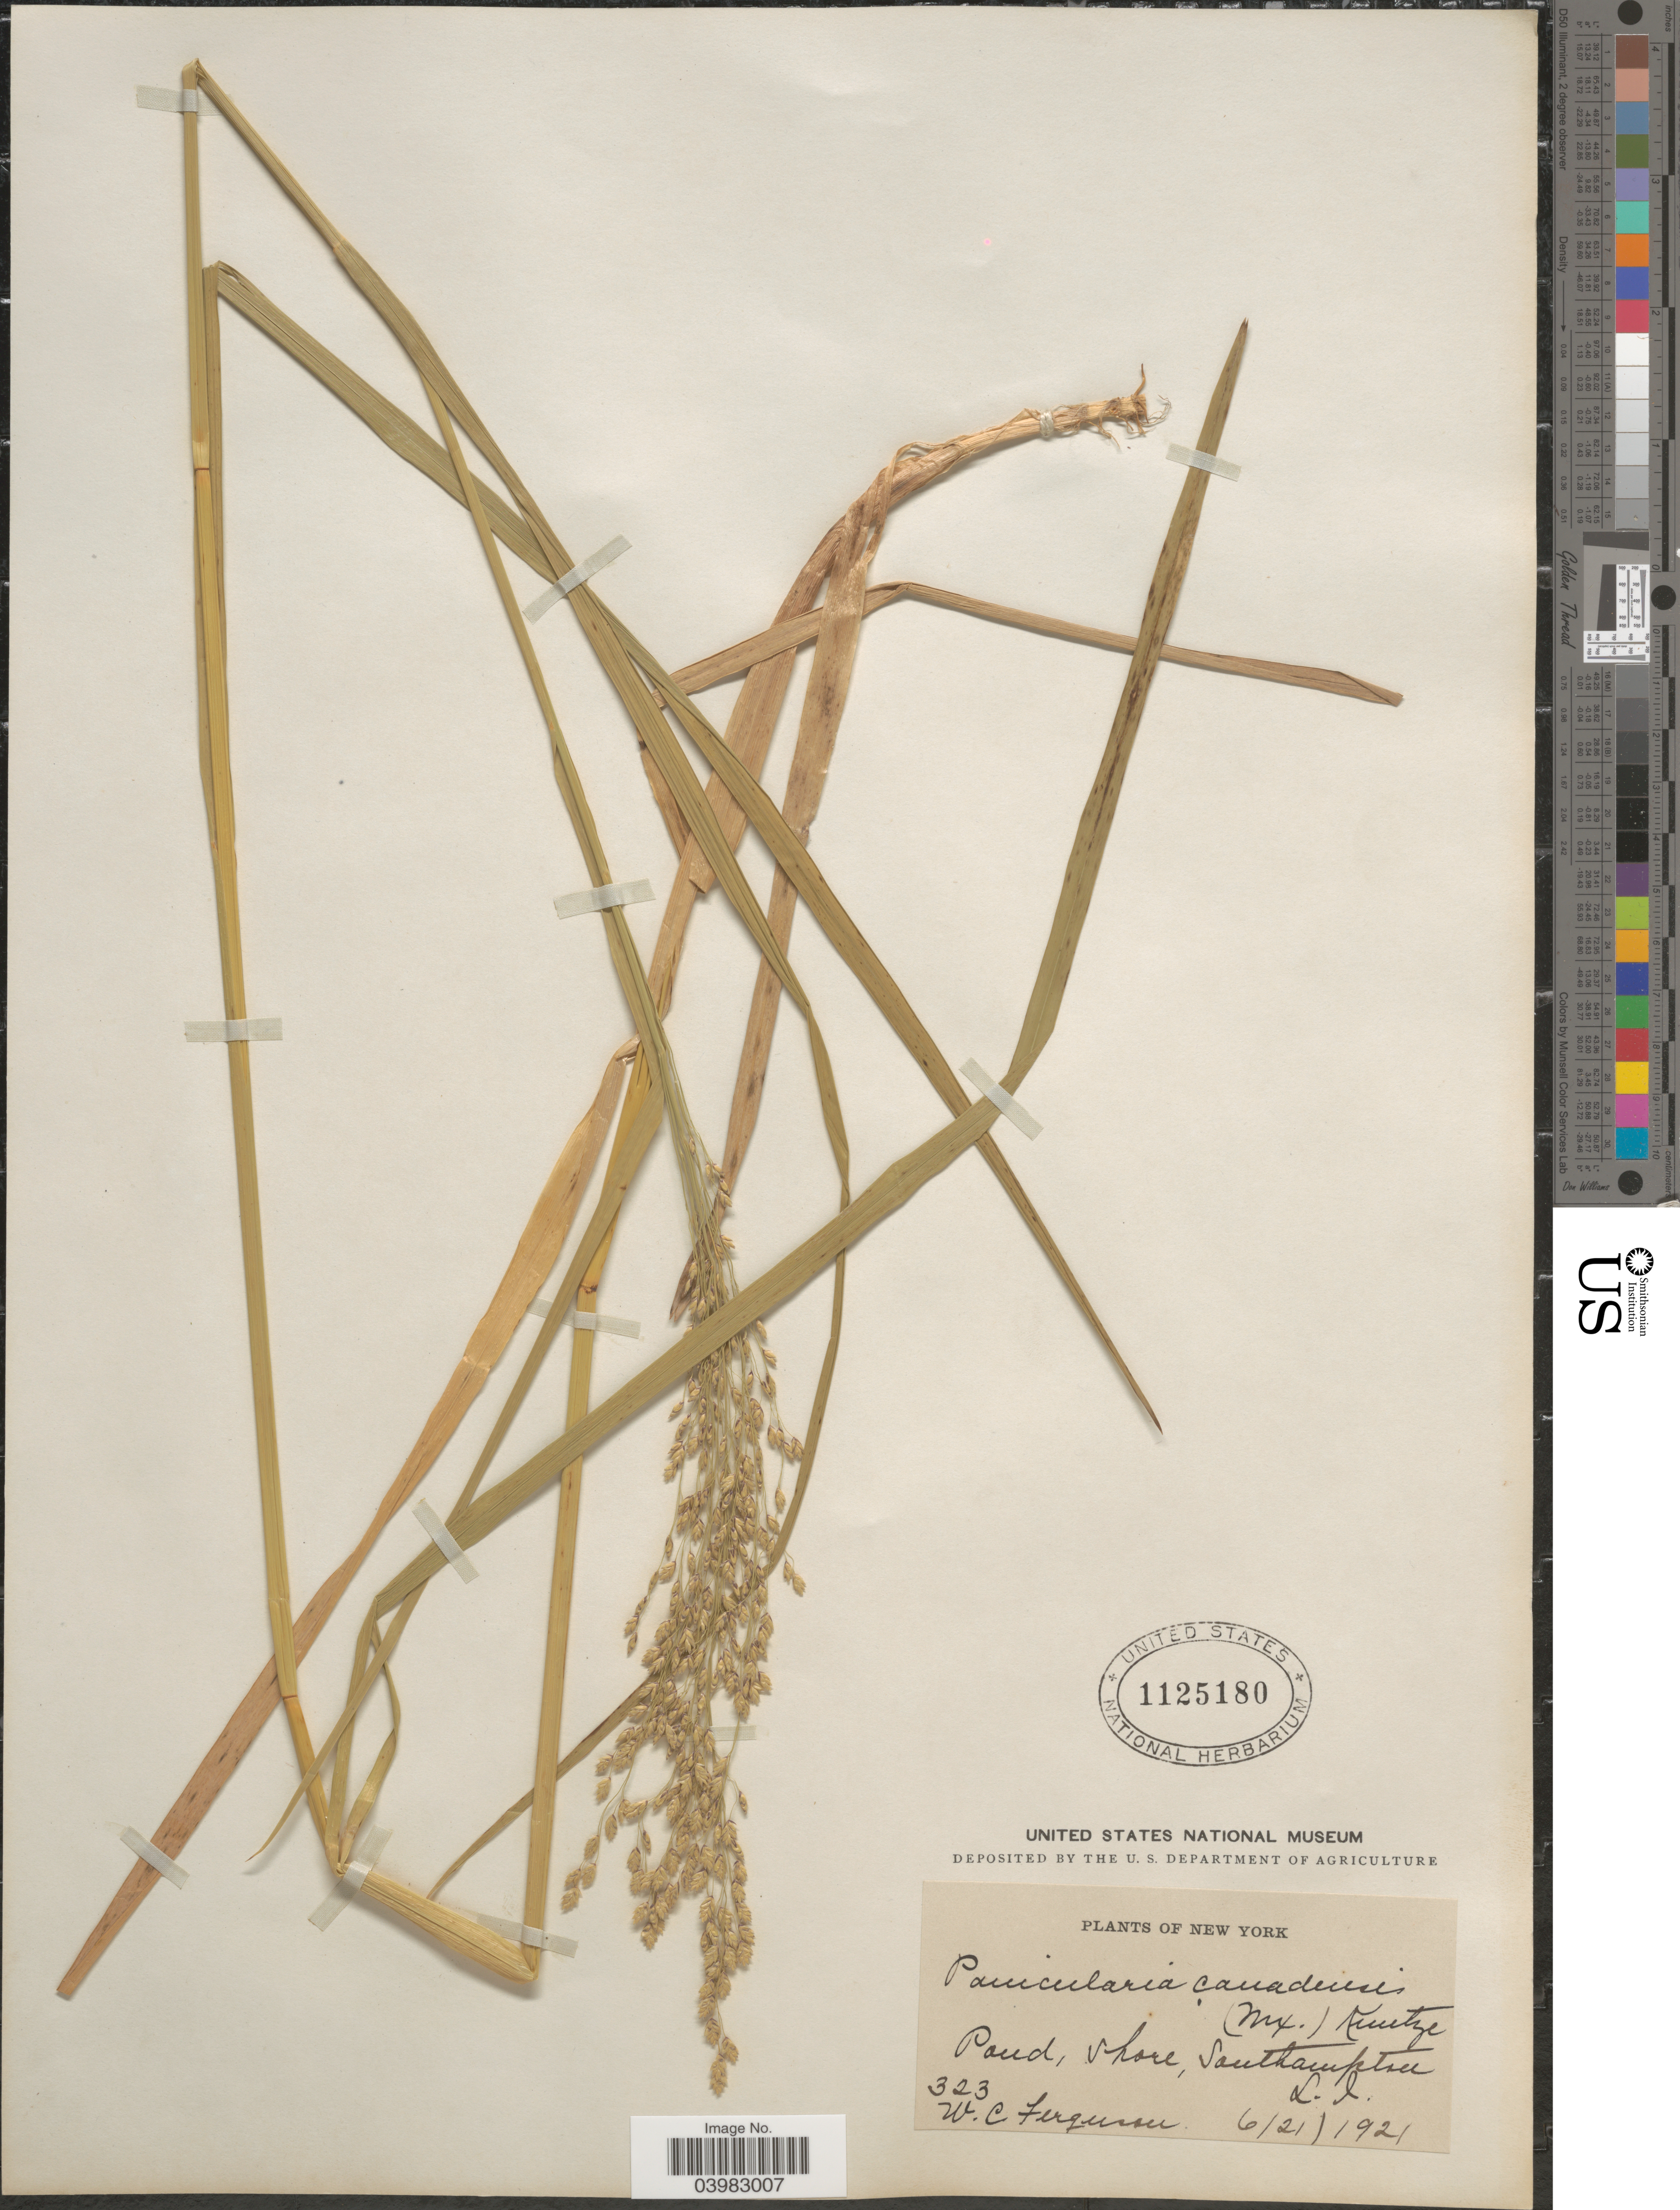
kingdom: Plantae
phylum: Tracheophyta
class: Liliopsida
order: Poales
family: Poaceae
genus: Glyceria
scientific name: Glyceria canadensis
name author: (Michx.) Trin.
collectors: W. Ferguson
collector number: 323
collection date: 1921-06-21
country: United States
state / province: New York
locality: Pond, Shore, Sauthampton. L. I.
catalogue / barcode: US 1125180